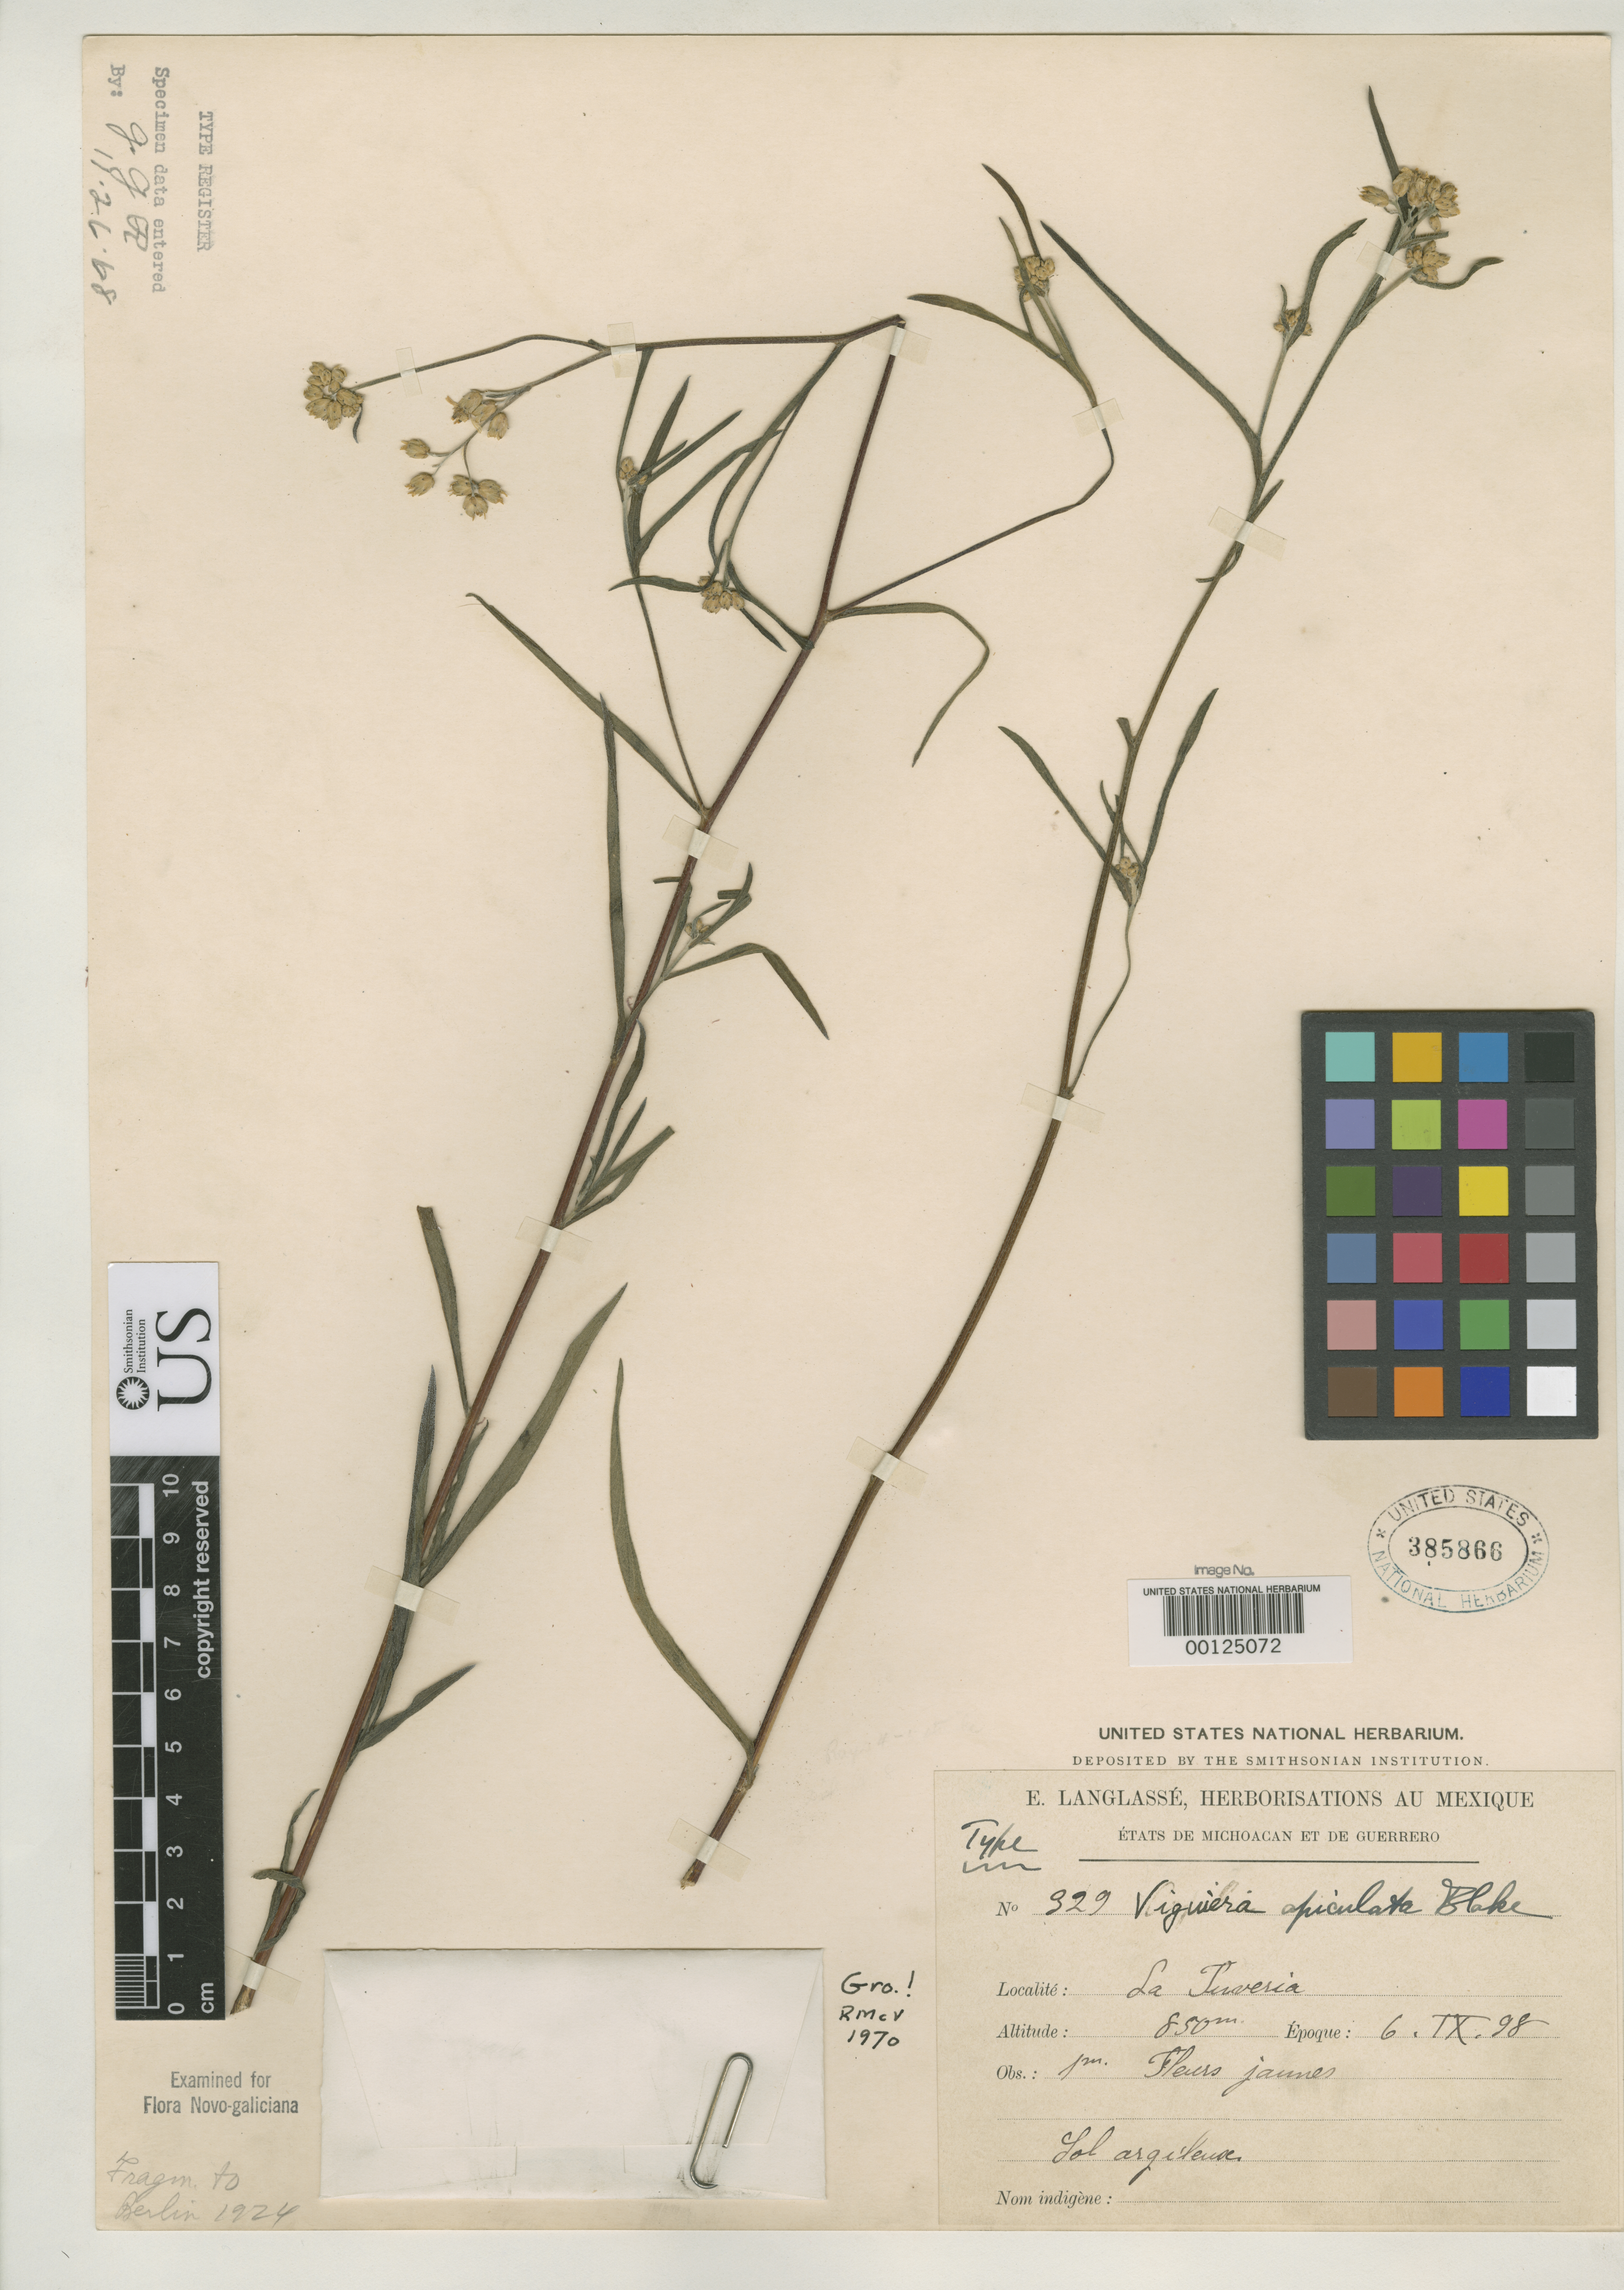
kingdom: Plantae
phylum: Tracheophyta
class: Magnoliopsida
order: Asterales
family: Asteraceae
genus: Viguiera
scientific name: Viguiera apiculata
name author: S.F. Blake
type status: Holotype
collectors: E. Langlassé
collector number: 329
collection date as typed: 06 Sep 1898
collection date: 1898-09-06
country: Mexico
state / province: Guerrero / Michoacán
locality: La Tuveria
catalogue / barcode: US 385866